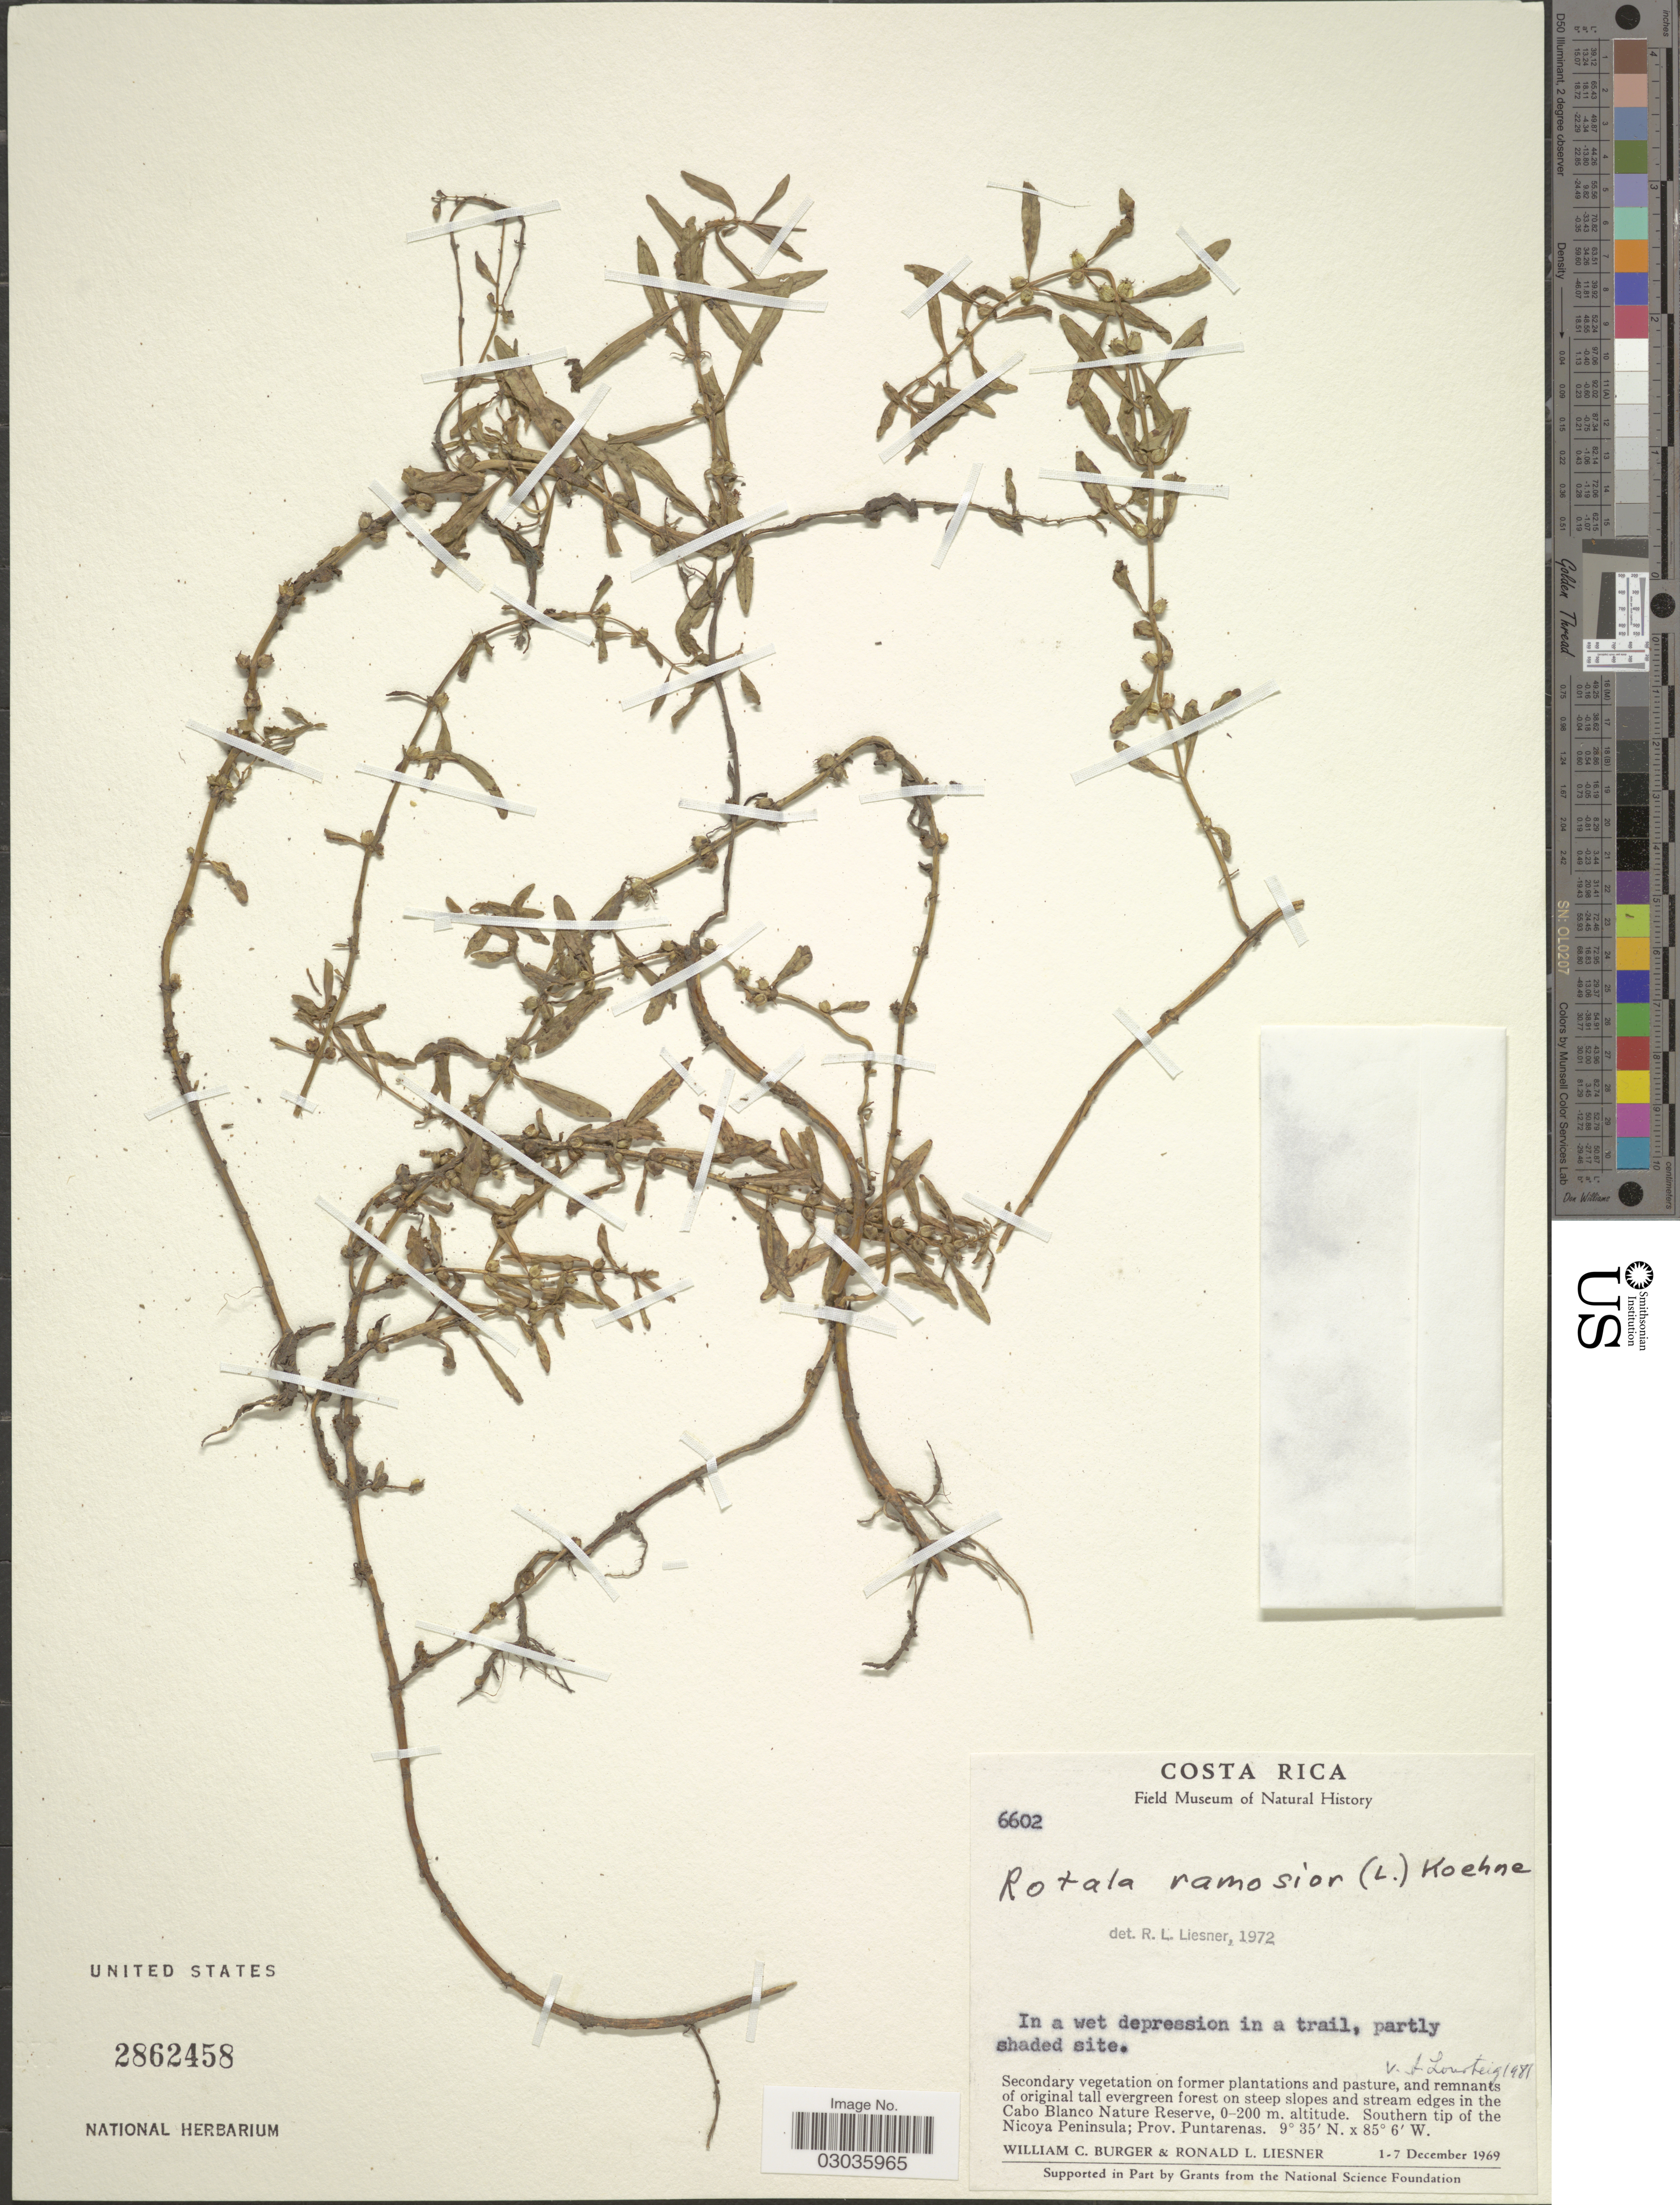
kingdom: Plantae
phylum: Tracheophyta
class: Magnoliopsida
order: Myrtales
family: Lythraceae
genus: Rotala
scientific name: Rotala ramosior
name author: (L.) Koehne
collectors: W. Burger & R. L. Liesner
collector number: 6602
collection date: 1969-12-01/1969-12-07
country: Costa Rica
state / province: Puntarenas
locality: In the Cabo Blanco Nature Reserve. Southern tip of the Nicoya Peninsula; Prov. Puntarenas.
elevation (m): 0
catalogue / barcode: US 2862458